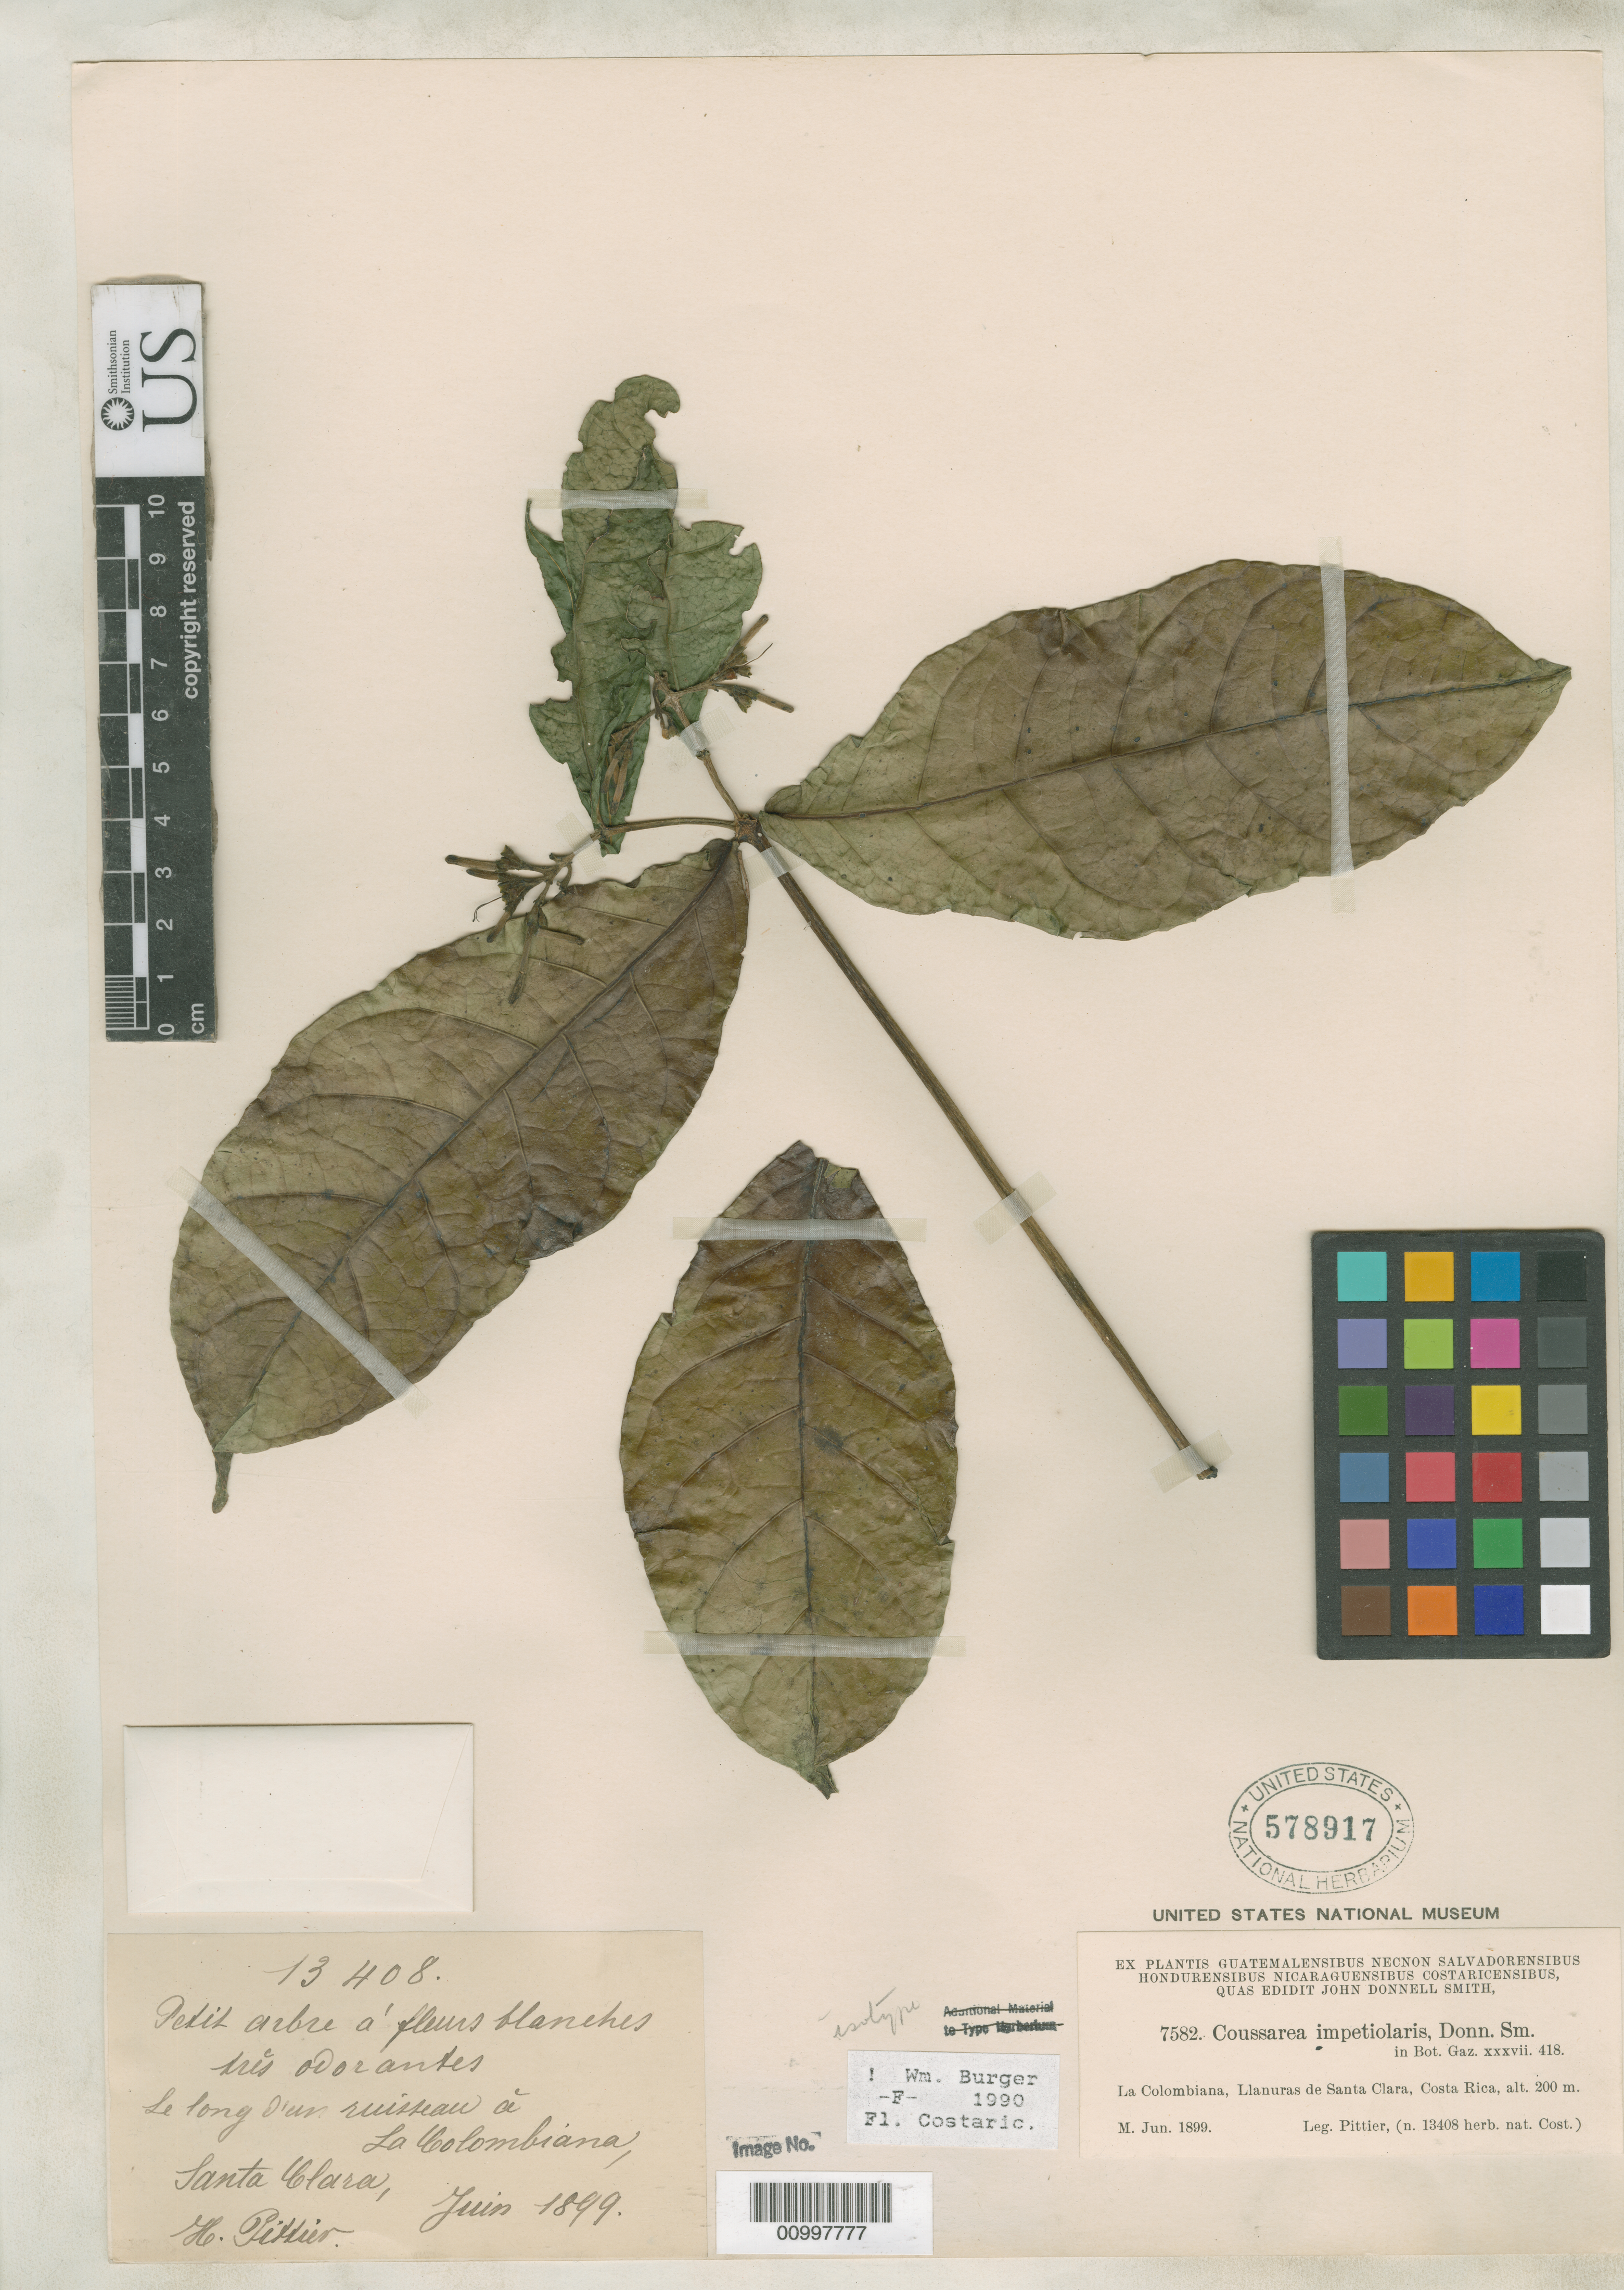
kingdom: Plantae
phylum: Tracheophyta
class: Magnoliopsida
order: Gentianales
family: Rubiaceae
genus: Coussarea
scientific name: Coussarea impetiolaris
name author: Donn. Sm.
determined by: Burger, William C.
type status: Type Collection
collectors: H. F. Pittier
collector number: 13408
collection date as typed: Jun 1899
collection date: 1899-06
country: Costa Rica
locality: La Colombiana, Llanuras de Santa Clara.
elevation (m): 200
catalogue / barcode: US 578917